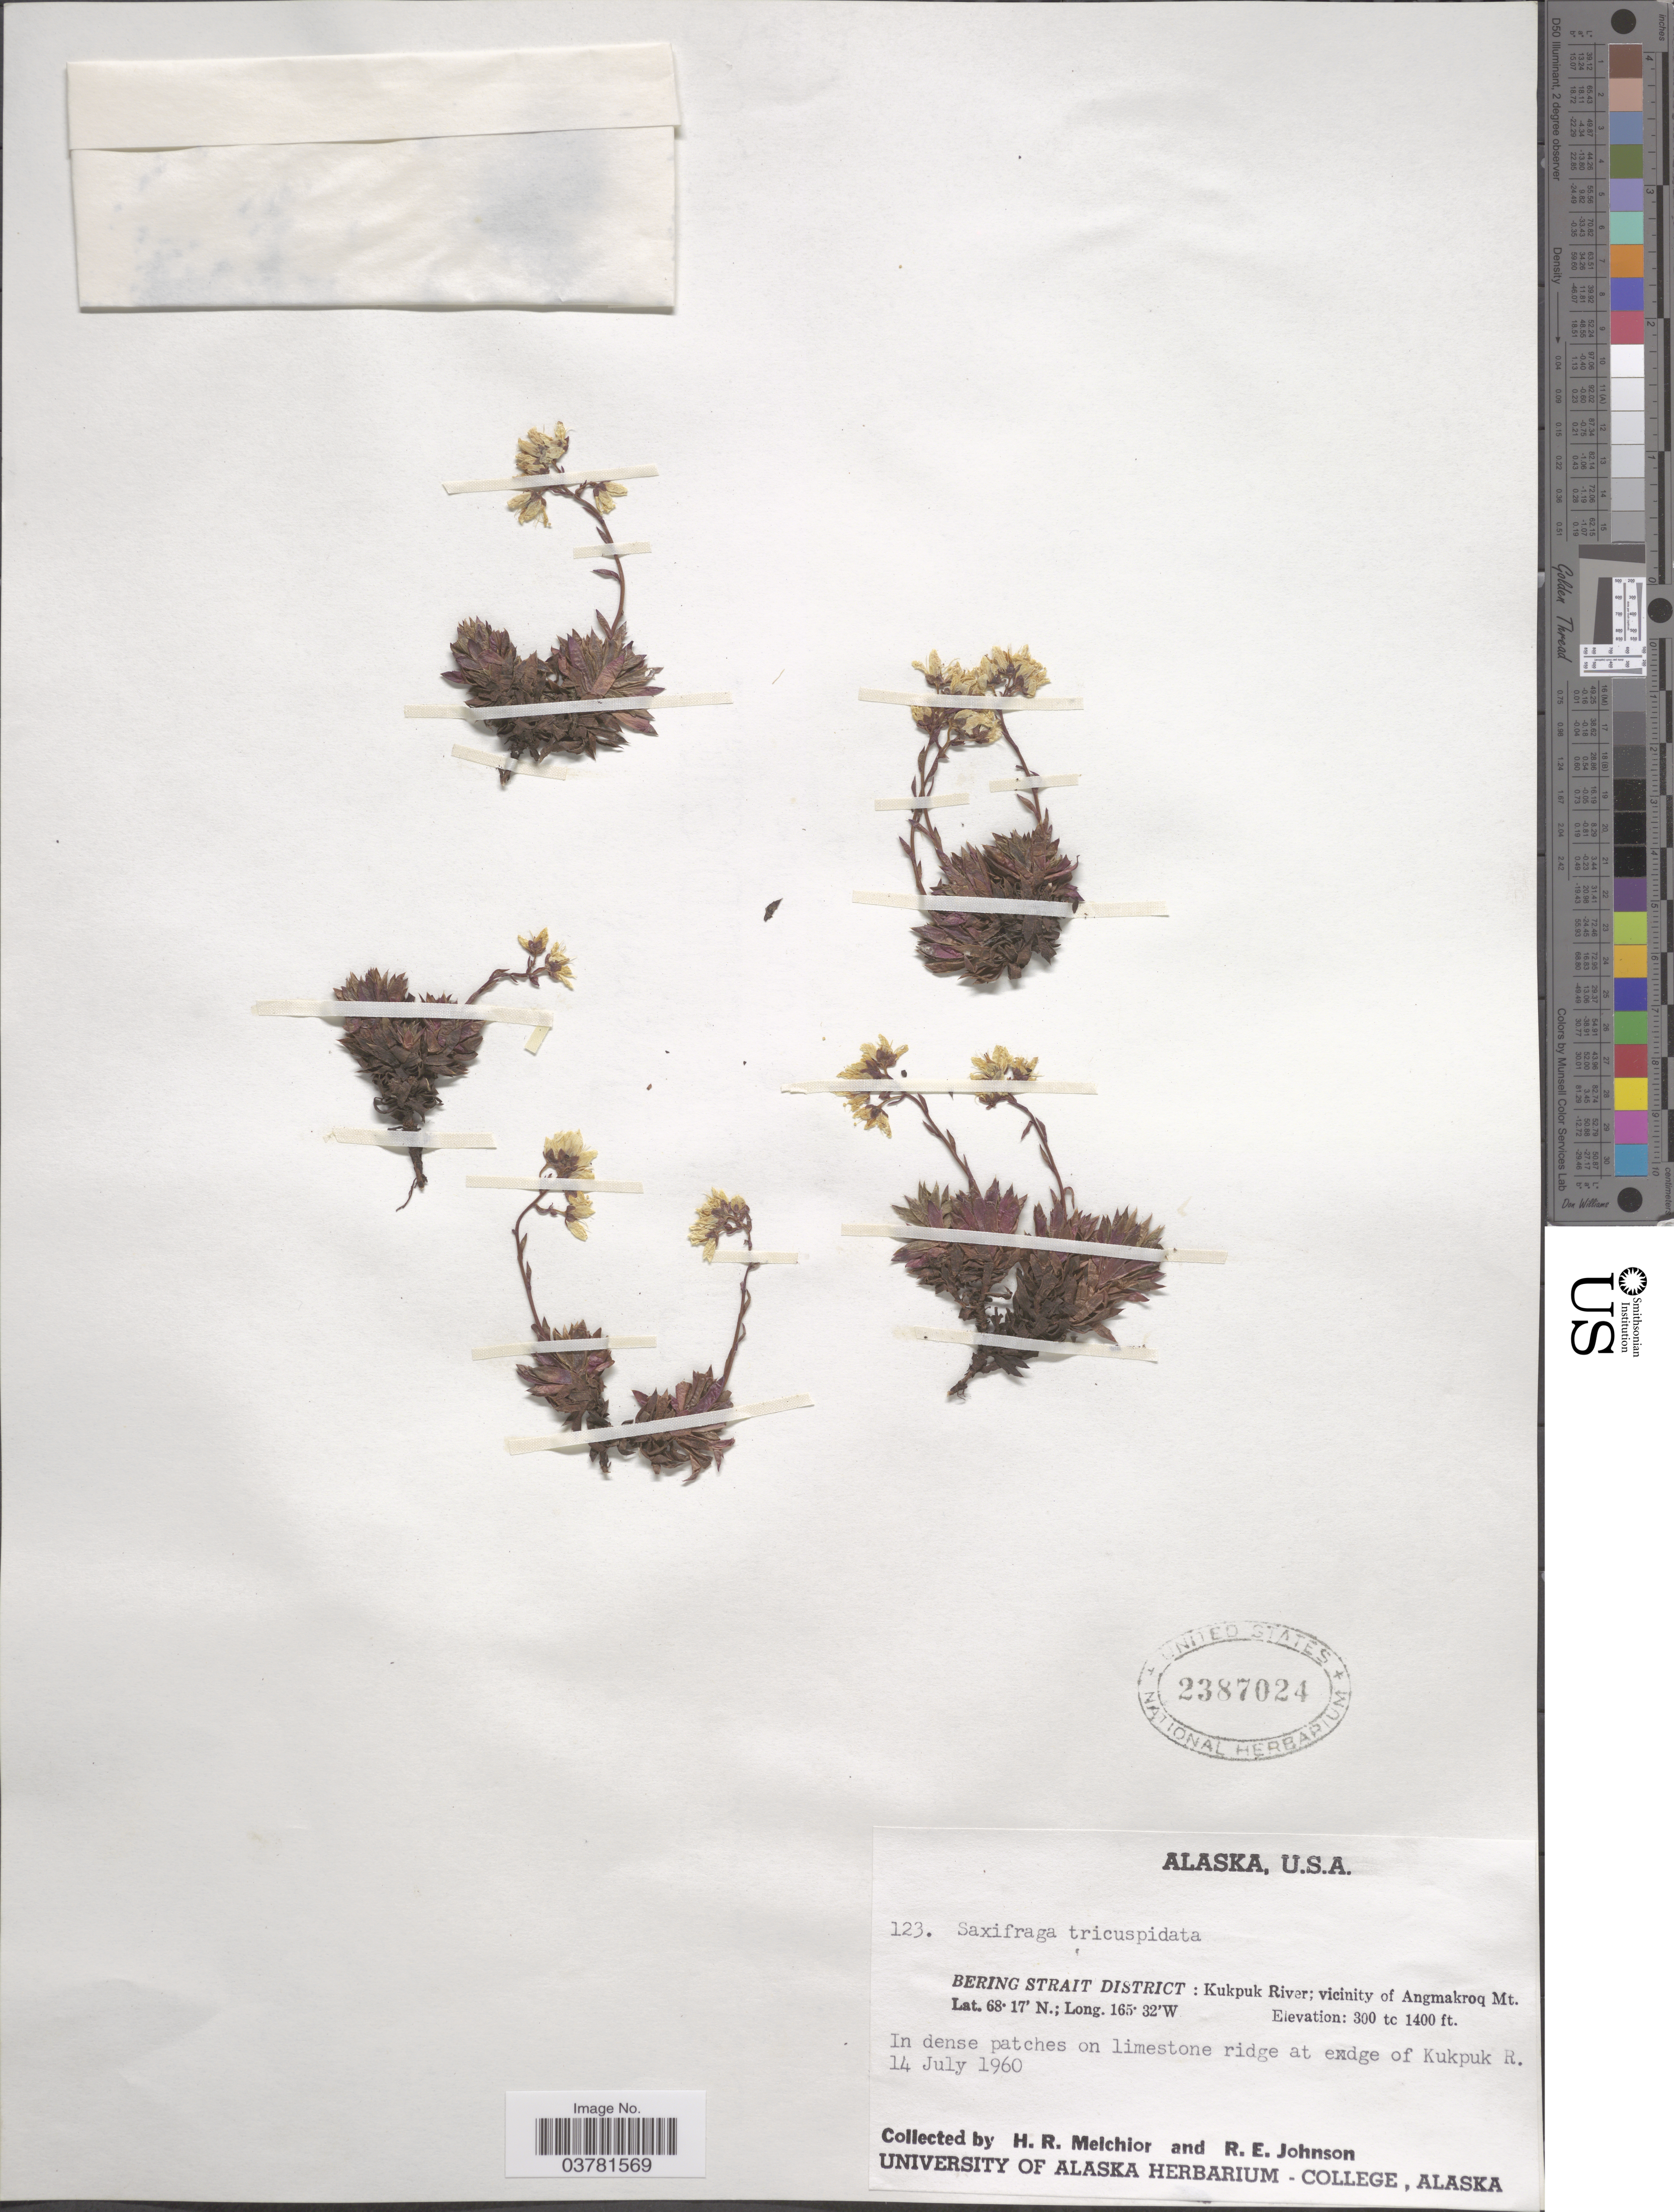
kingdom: Plantae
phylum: Tracheophyta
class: Magnoliopsida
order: Saxifragales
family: Saxifragaceae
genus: Saxifraga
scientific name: Saxifraga tricuspidata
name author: Rottb.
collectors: H. R. Melchior & R. Johnson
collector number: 123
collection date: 1960-07-14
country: United States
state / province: Alaska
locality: Bering Strait District: Kukpuk River; vicinity of Angmakroq Mt. In dense patches on limestone ridge at edge of Kukpuk R.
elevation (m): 91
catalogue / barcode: US 2387024